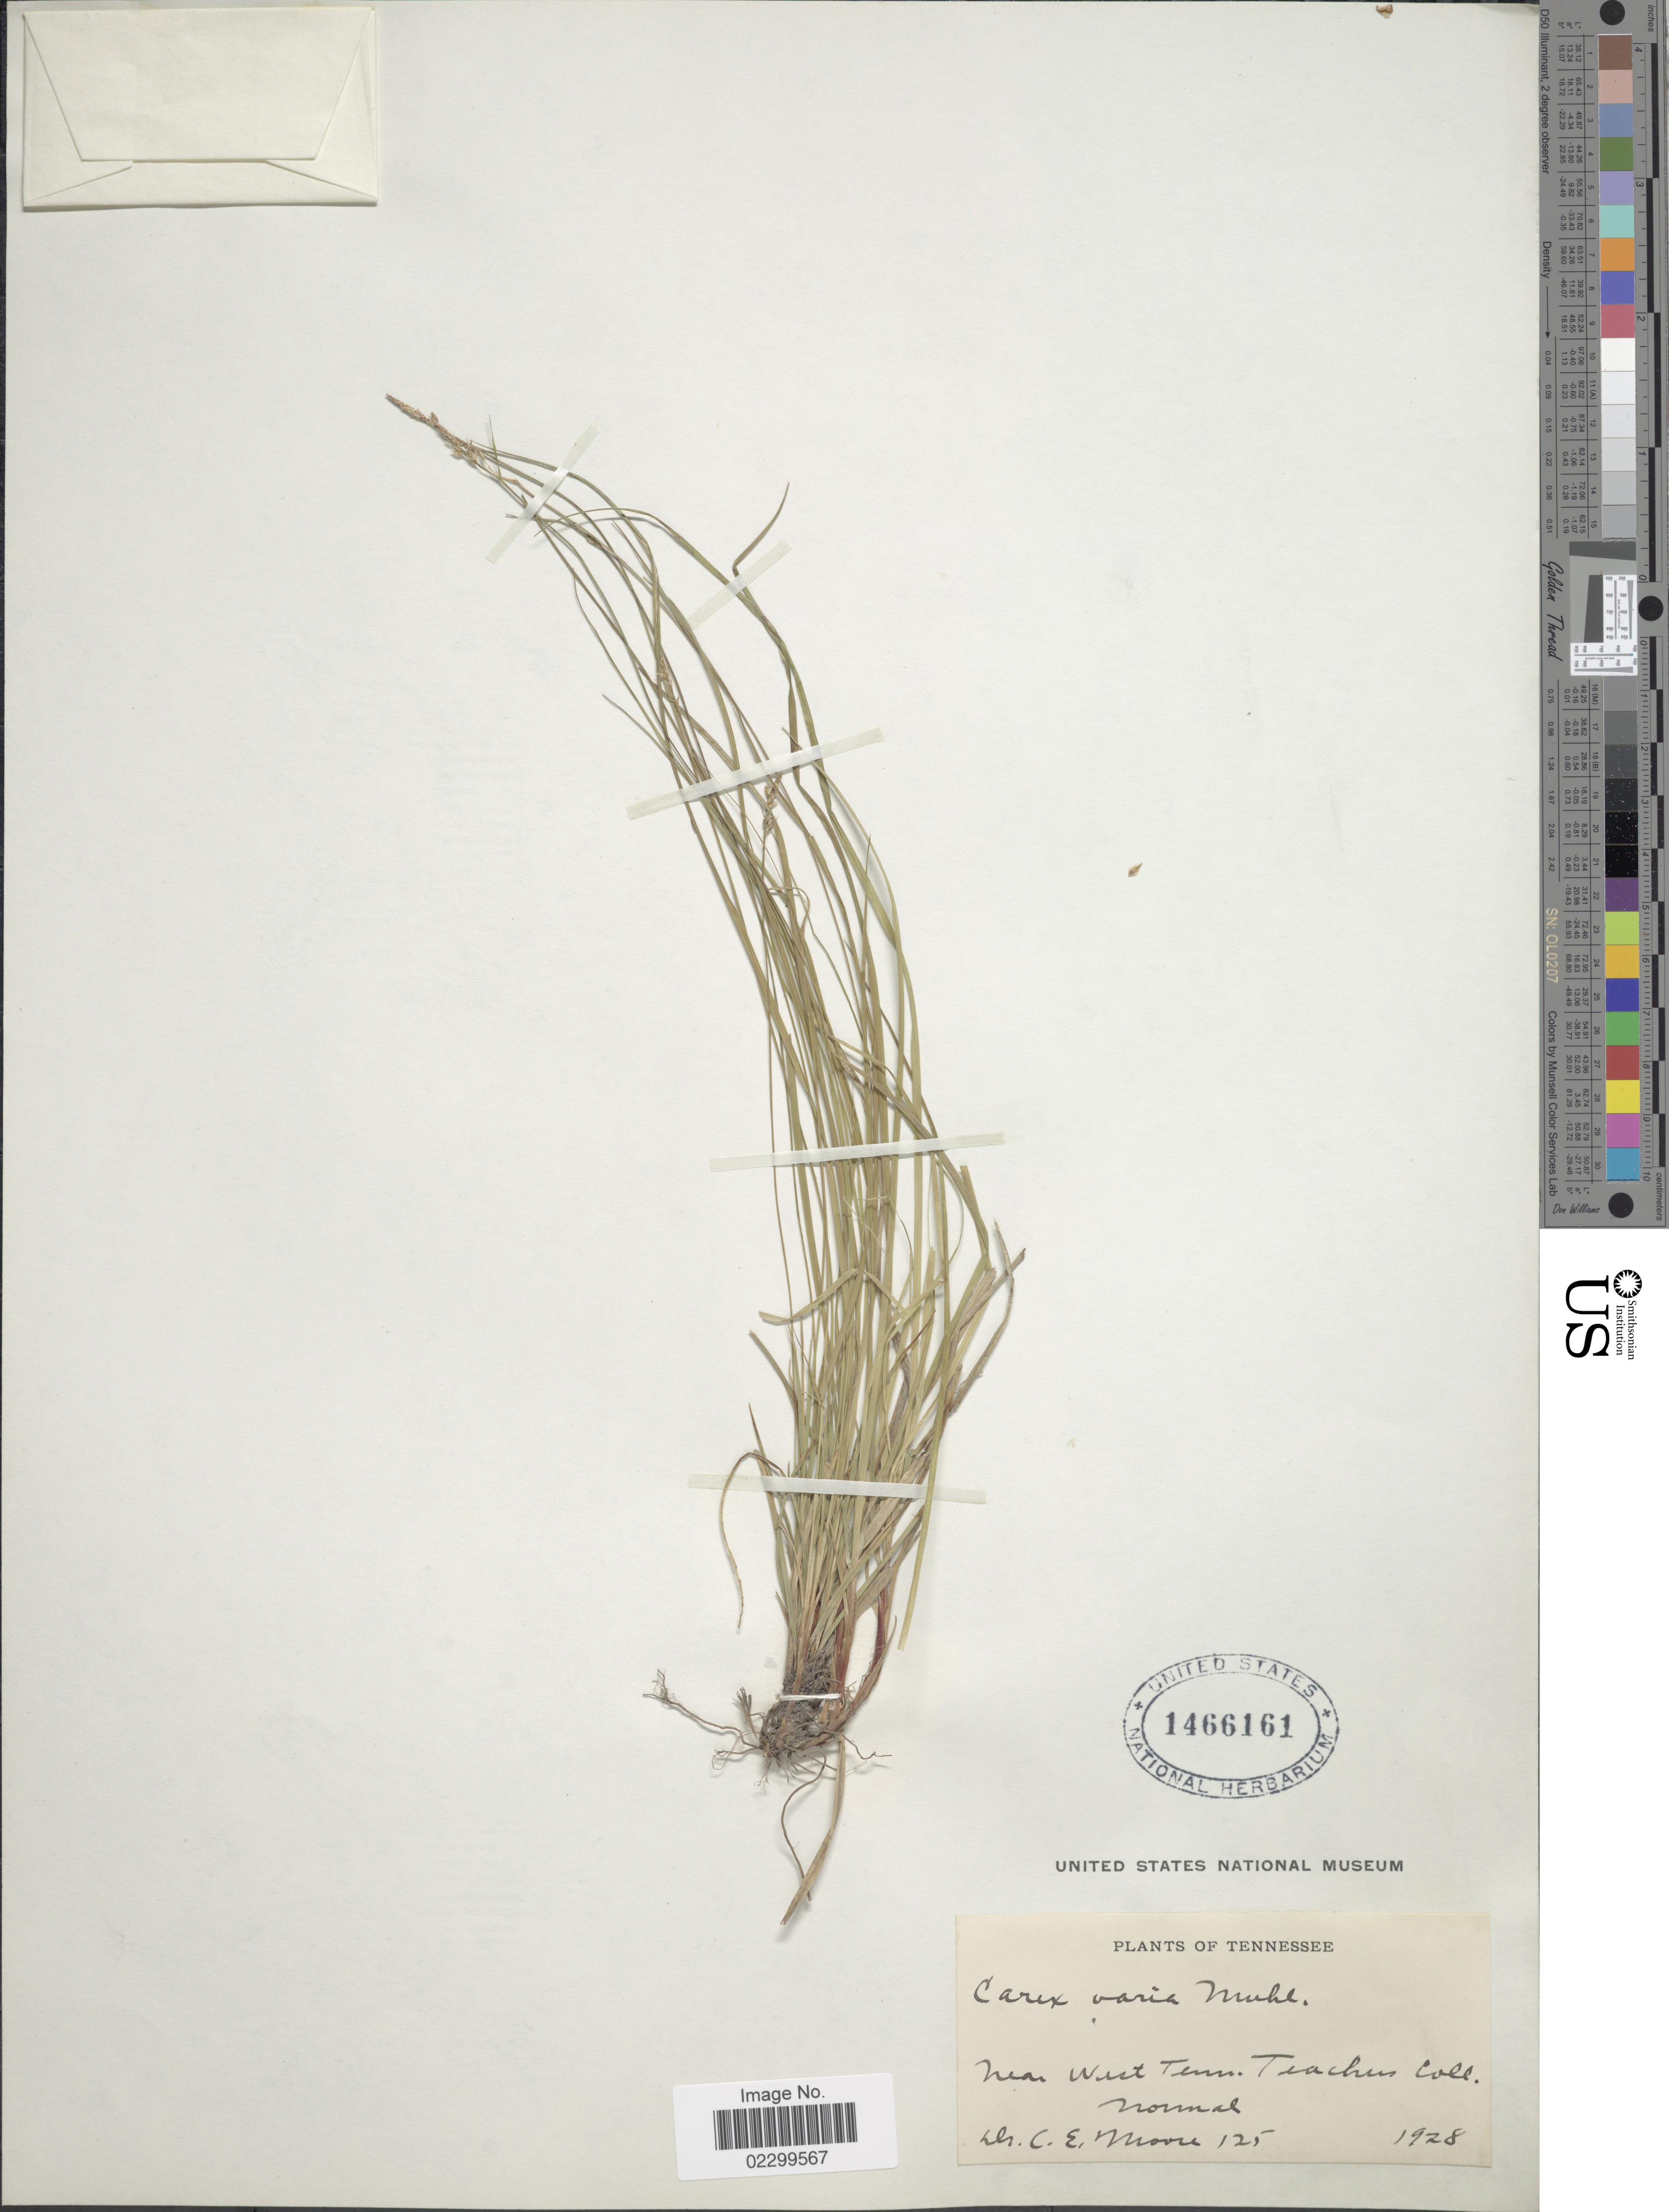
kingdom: Plantae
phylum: Tracheophyta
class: Liliopsida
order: Poales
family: Cyperaceae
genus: Carex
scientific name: Carex albicans var. albicans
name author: Willd. ex Spreng.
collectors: C. Moore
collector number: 125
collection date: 1928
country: United States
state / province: Tennessee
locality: Near West Tenn. Teachers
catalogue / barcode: US 1466161